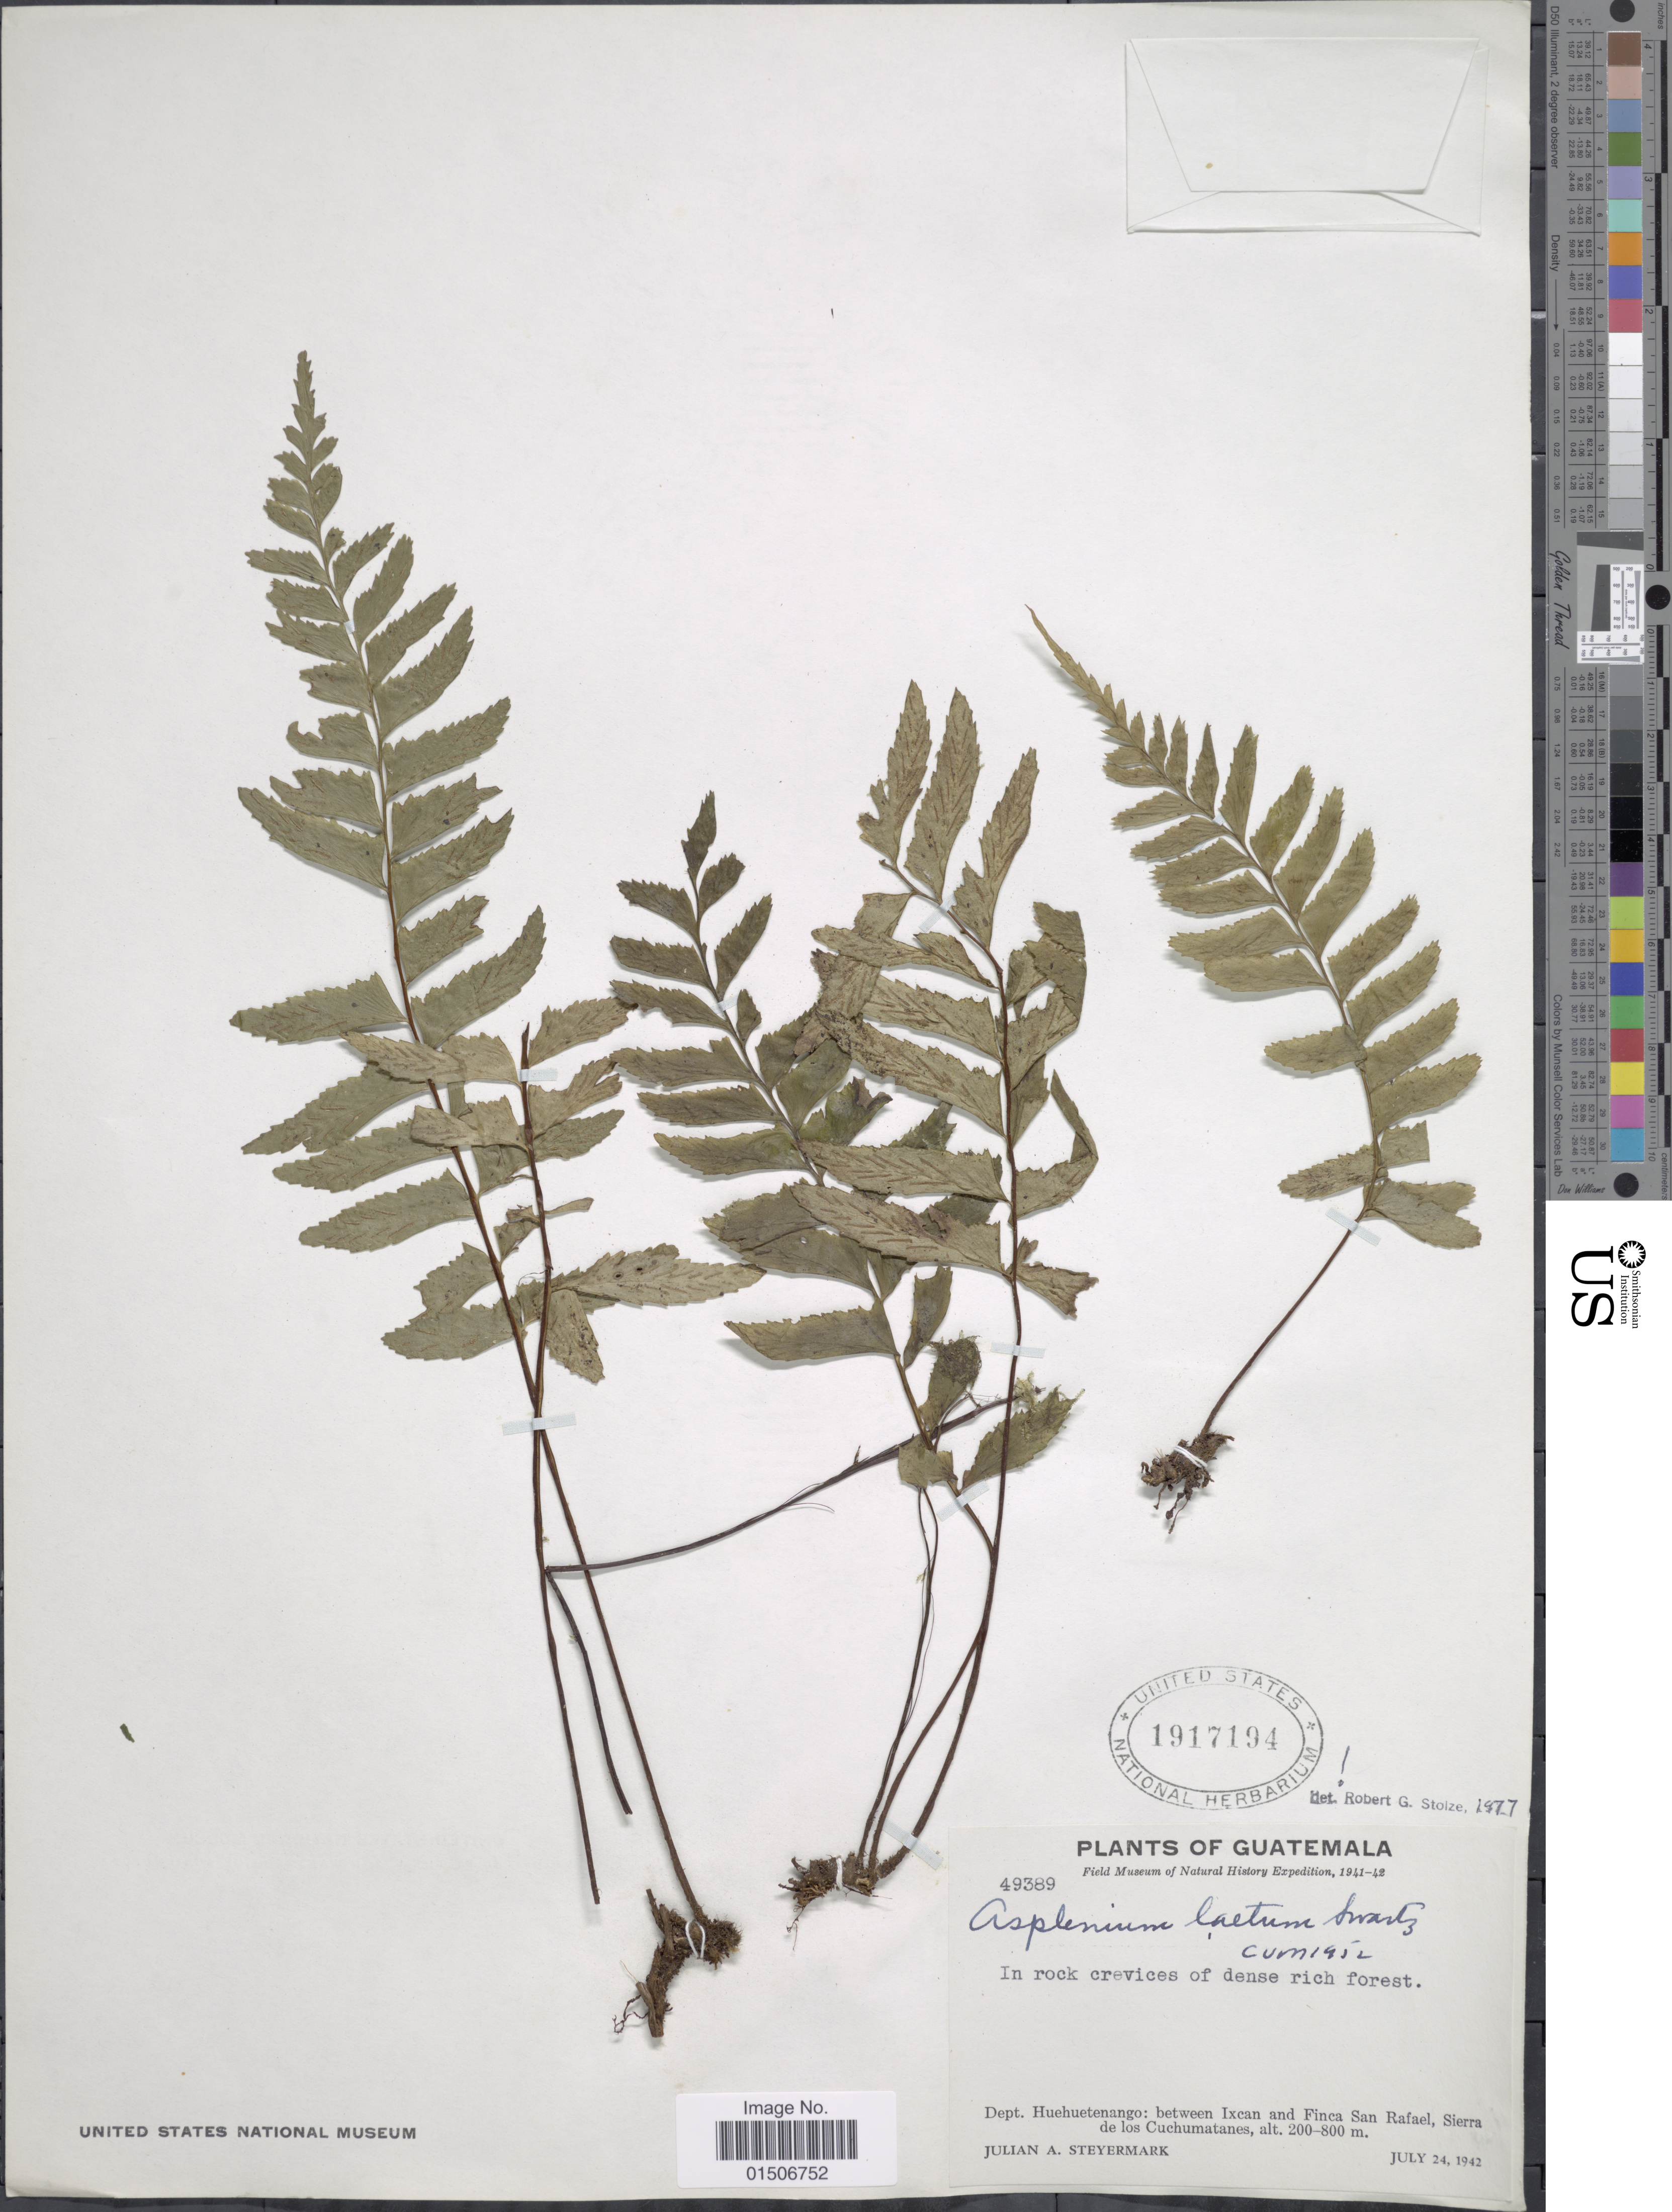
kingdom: Plantae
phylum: Tracheophyta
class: Polypodiopsida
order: Polypodiales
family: Aspleniaceae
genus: Asplenium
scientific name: Asplenium laetum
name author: Sw.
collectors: J. Steyermark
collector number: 49389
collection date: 1942-07-24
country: Guatemala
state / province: Huehuetenango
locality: Dept. Huehuetenango: between Ixcan and Finca San Rafael, Sierra de los Cuchumatanes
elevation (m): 200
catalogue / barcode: US 1917194